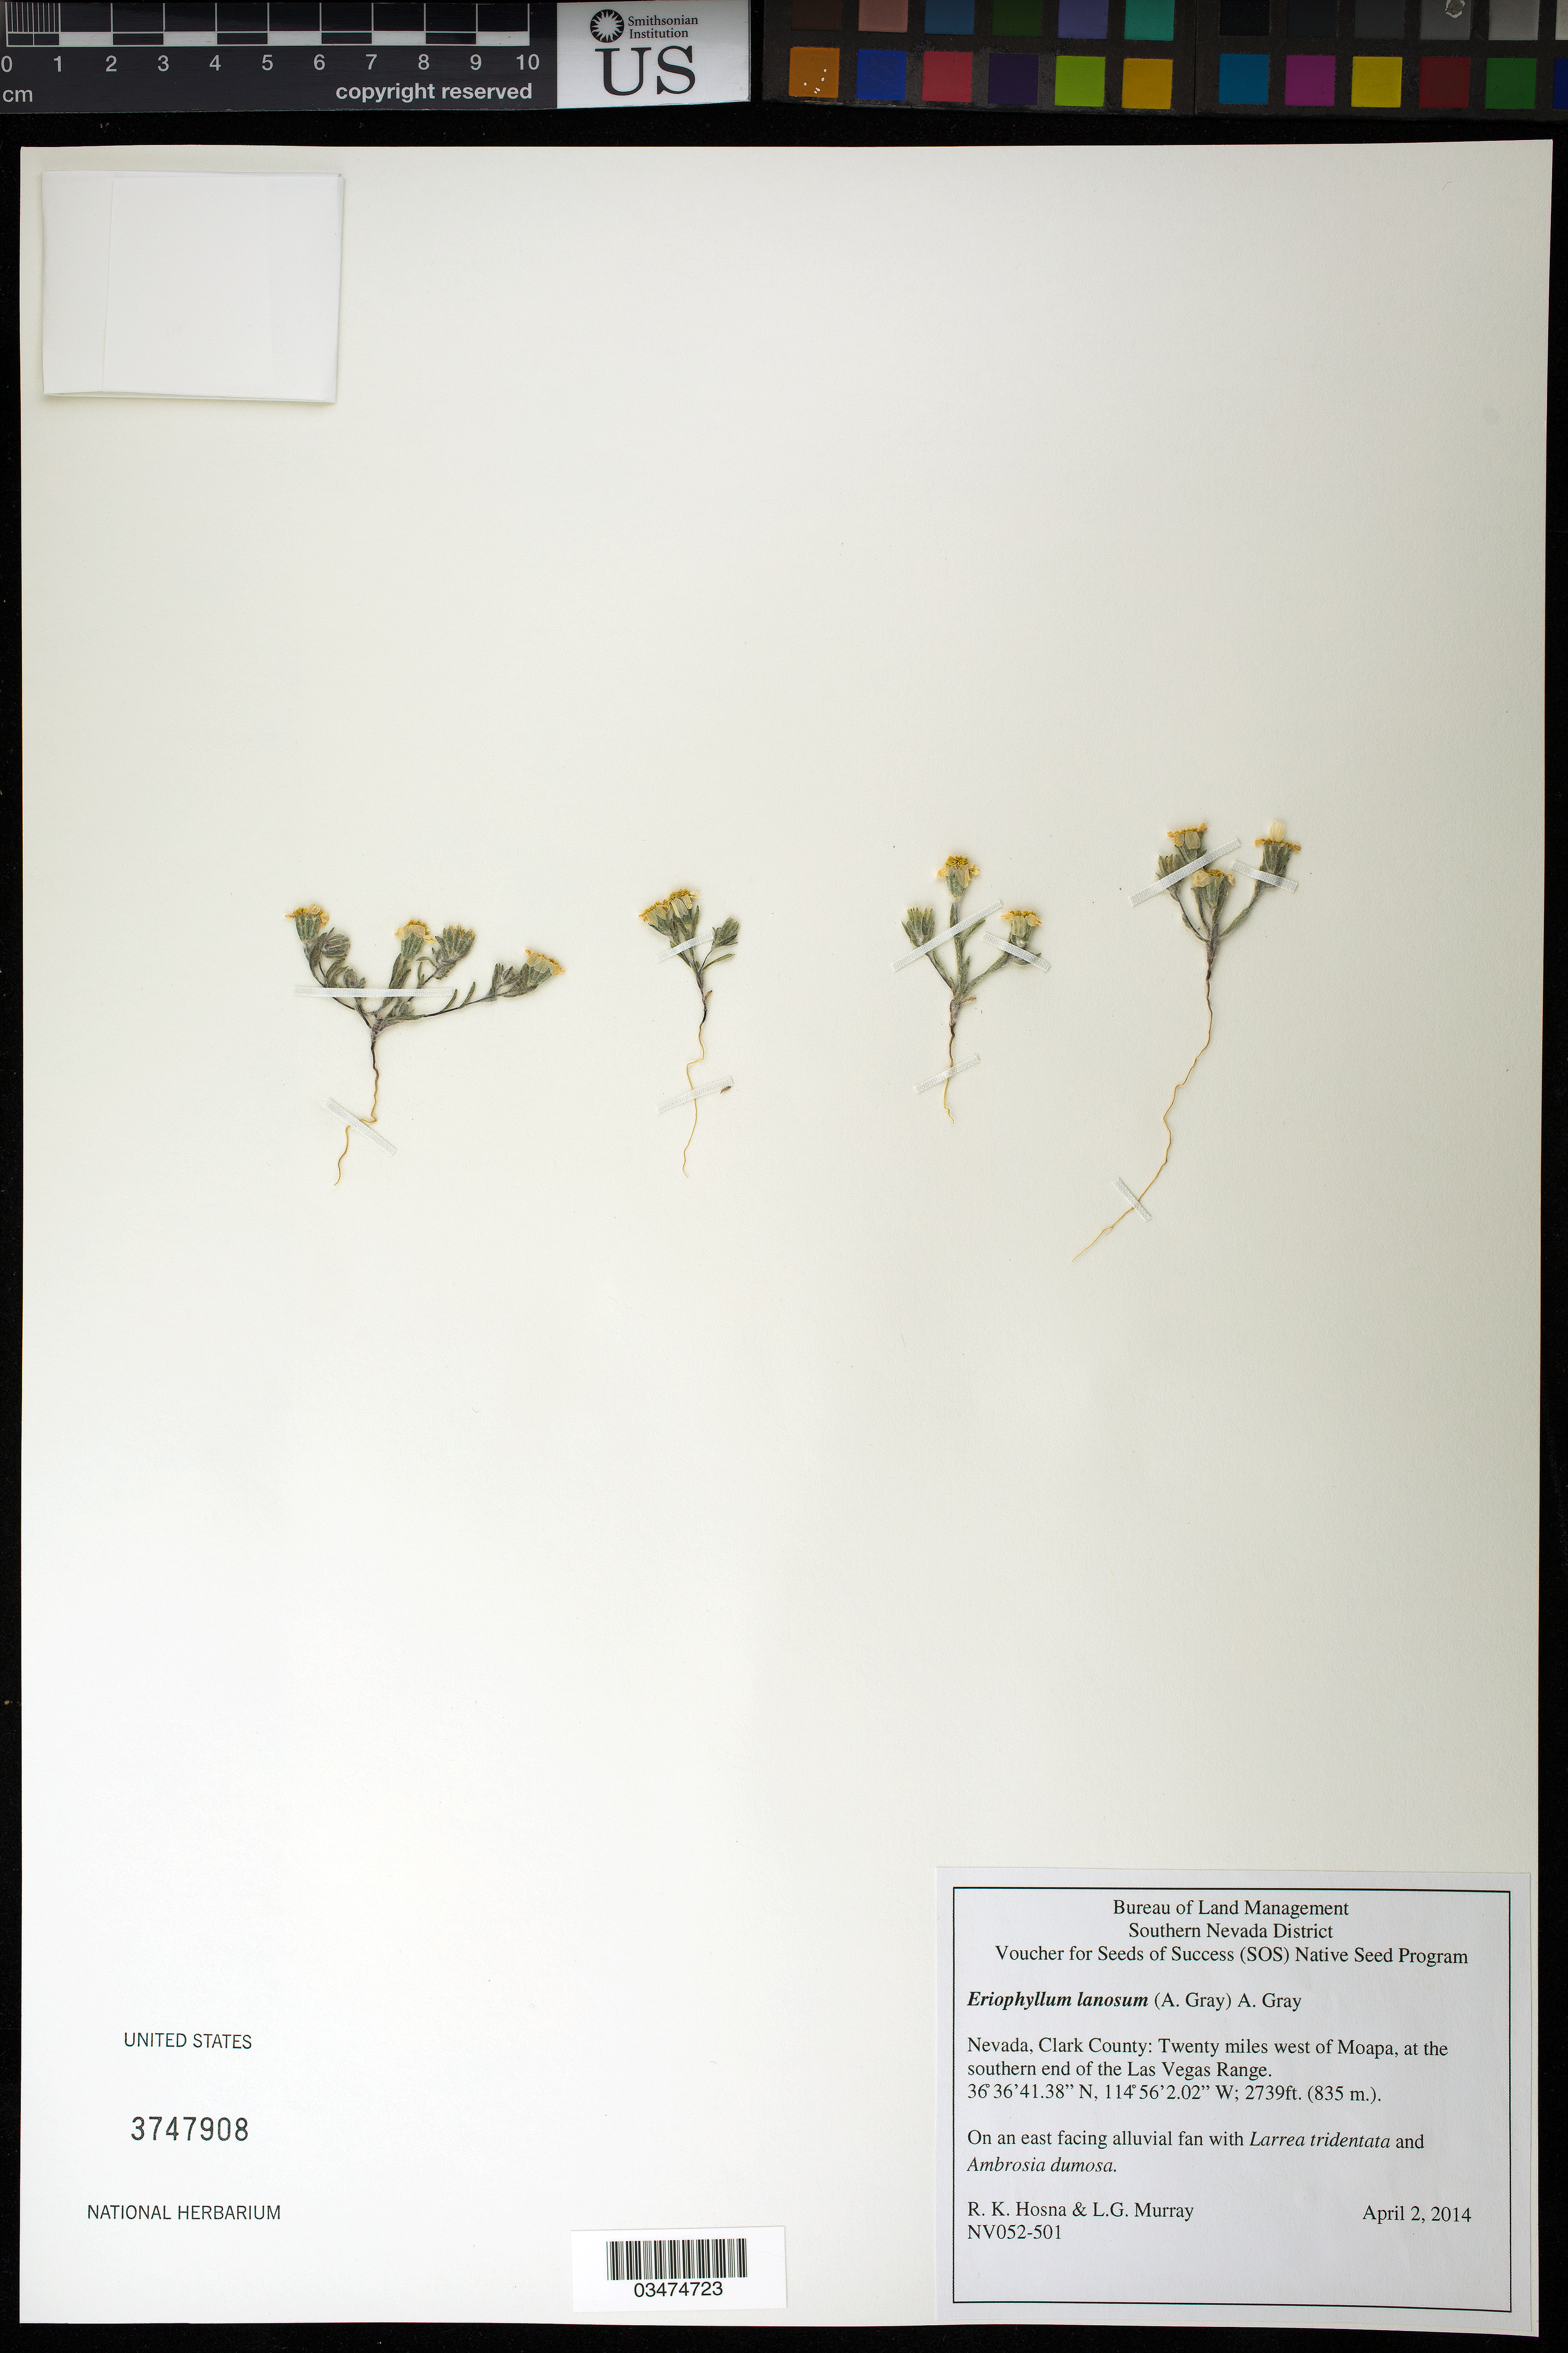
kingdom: Plantae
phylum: Tracheophyta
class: Magnoliopsida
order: Asterales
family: Asteraceae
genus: Eriophyllum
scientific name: Eriophyllum lanosum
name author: (A. Gray) A. Gray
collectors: R. Hosna & L. Murray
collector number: NV052-501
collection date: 2014-04-02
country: United States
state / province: Nevada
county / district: Clark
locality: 20 mi. W of Moapa, at the southern end of the Las Vegas Range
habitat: Alluvial fan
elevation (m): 835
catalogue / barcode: US 3747908